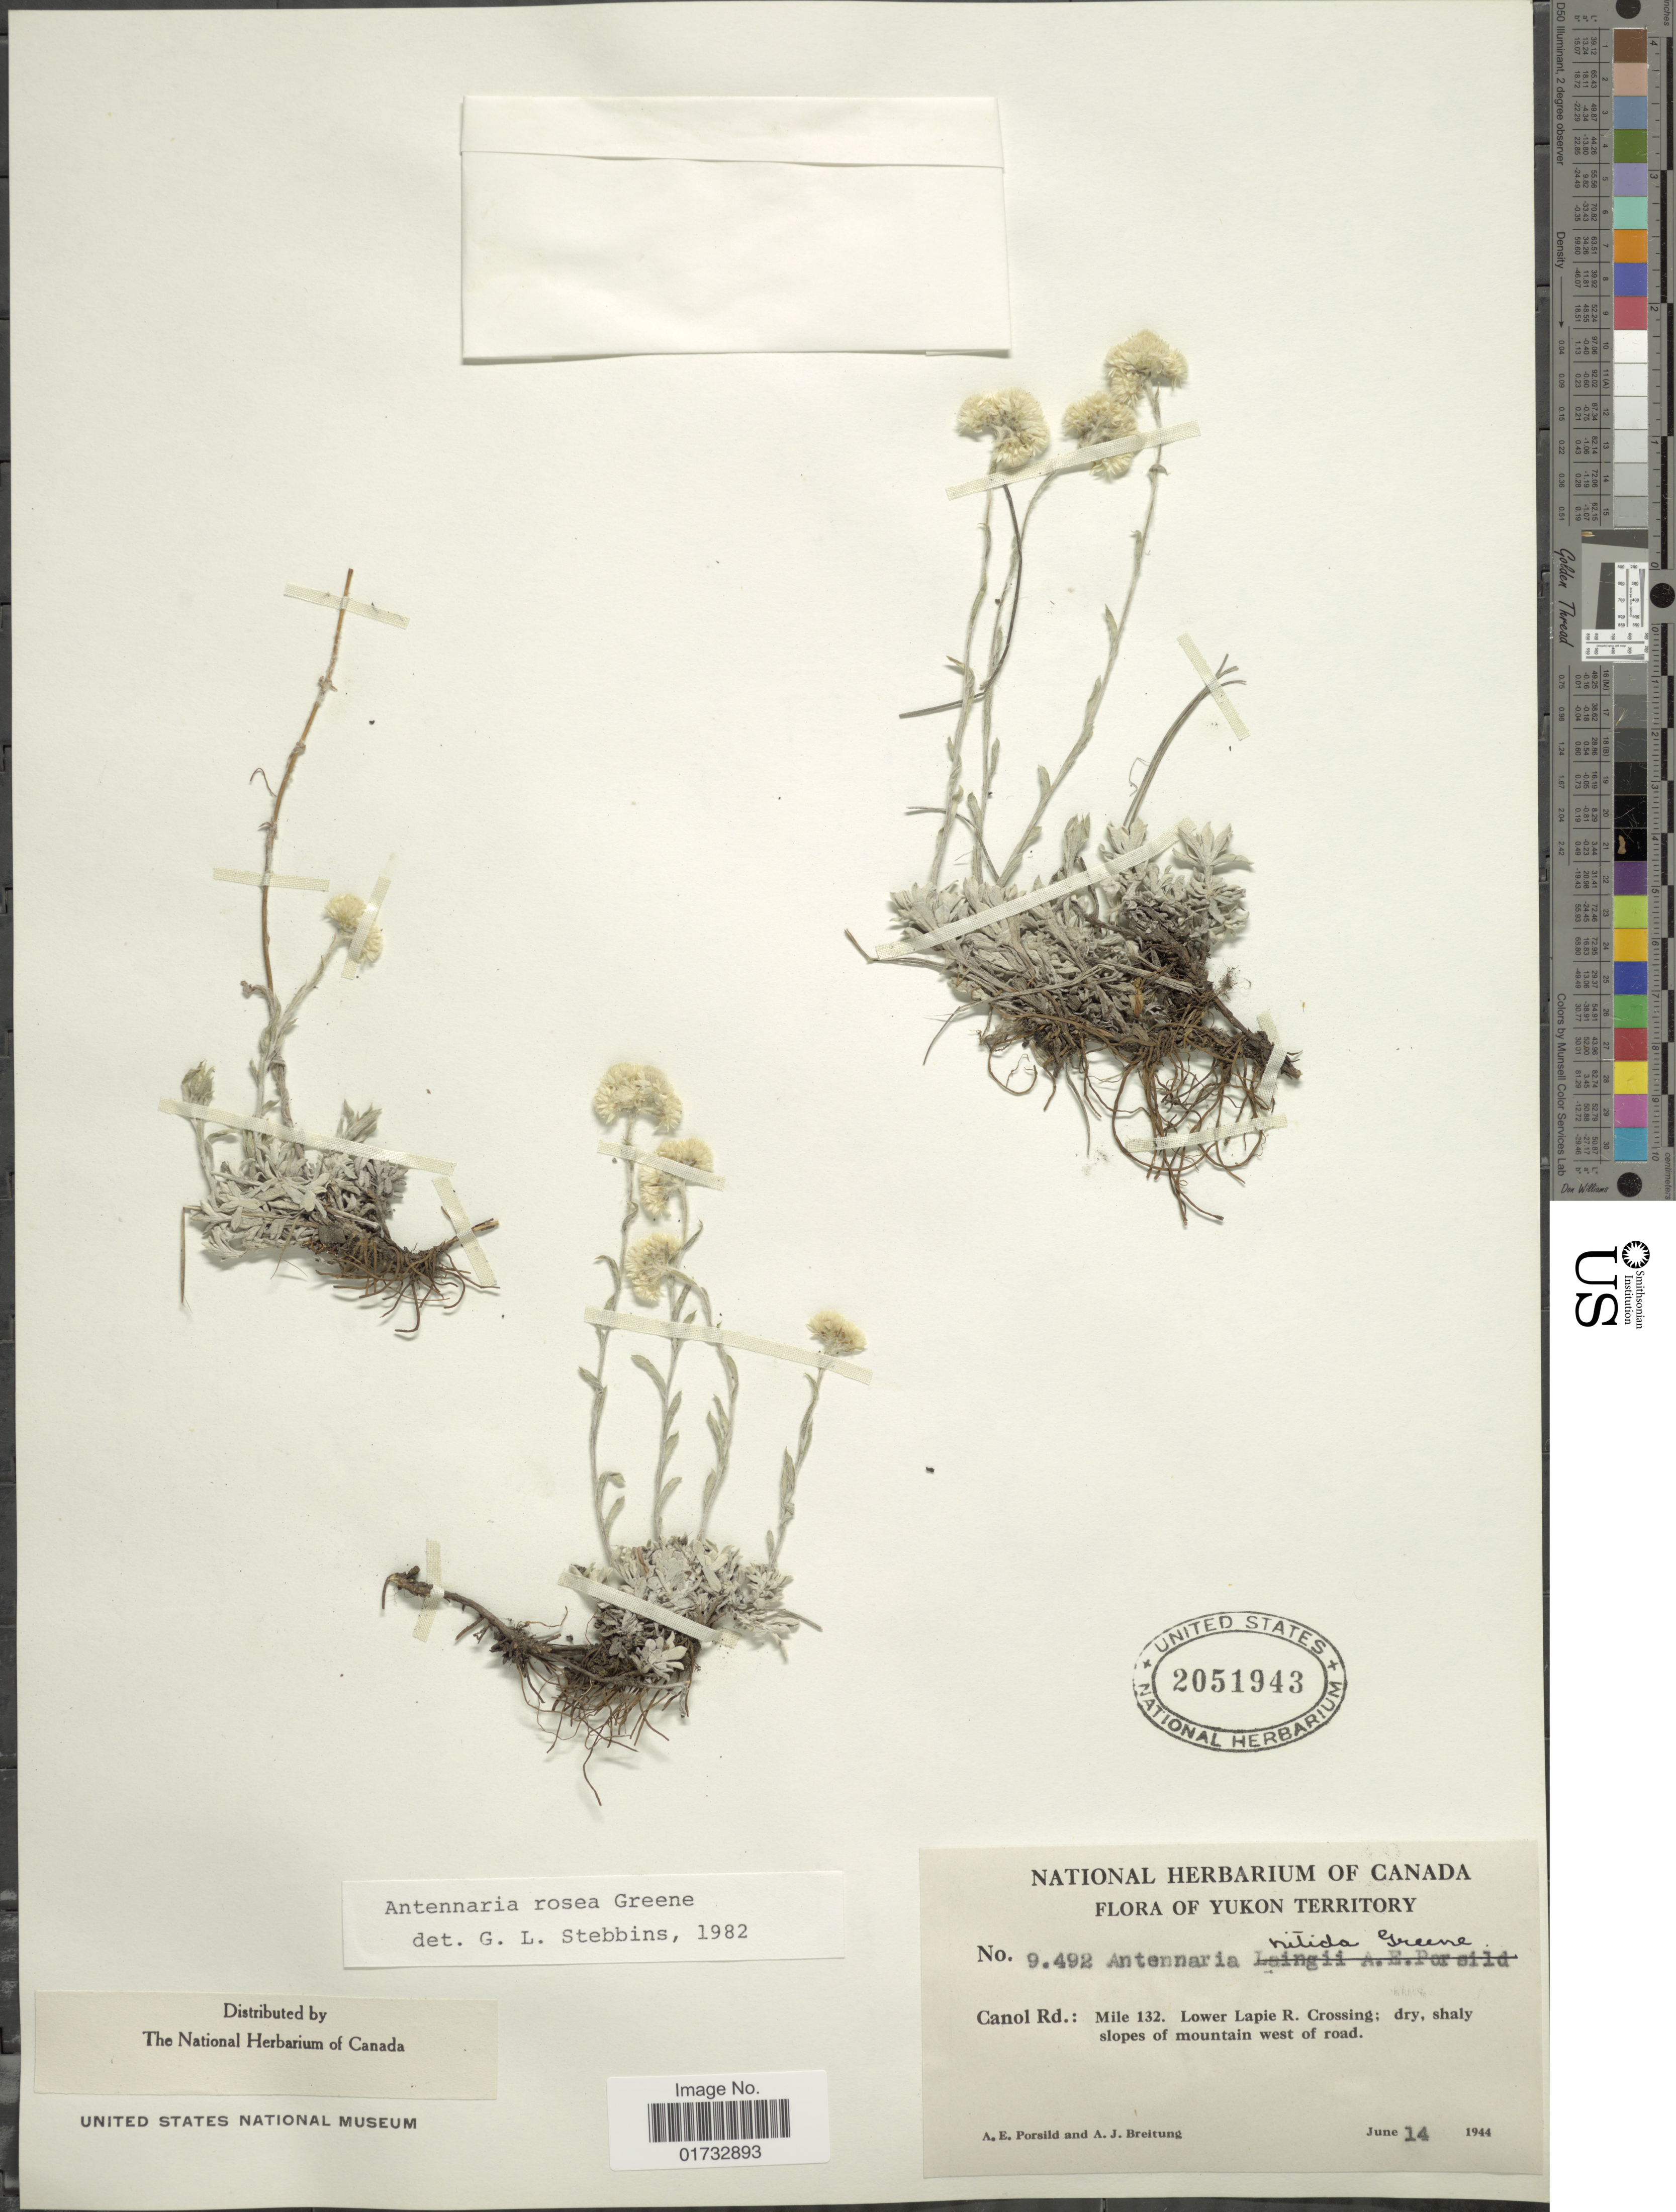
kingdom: Plantae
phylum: Tracheophyta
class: Magnoliopsida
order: Asterales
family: Asteraceae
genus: Antennaria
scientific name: Antennaria rosea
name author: Greene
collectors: A. E. Porsild & A. Breitung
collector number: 9492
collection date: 1944-06-14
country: Canada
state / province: Yukon Territory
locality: Canol Rd: Mile 132, Lower Lapie R. Crossing; dry, shaly slopes of mountains west of road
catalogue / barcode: US 2051943